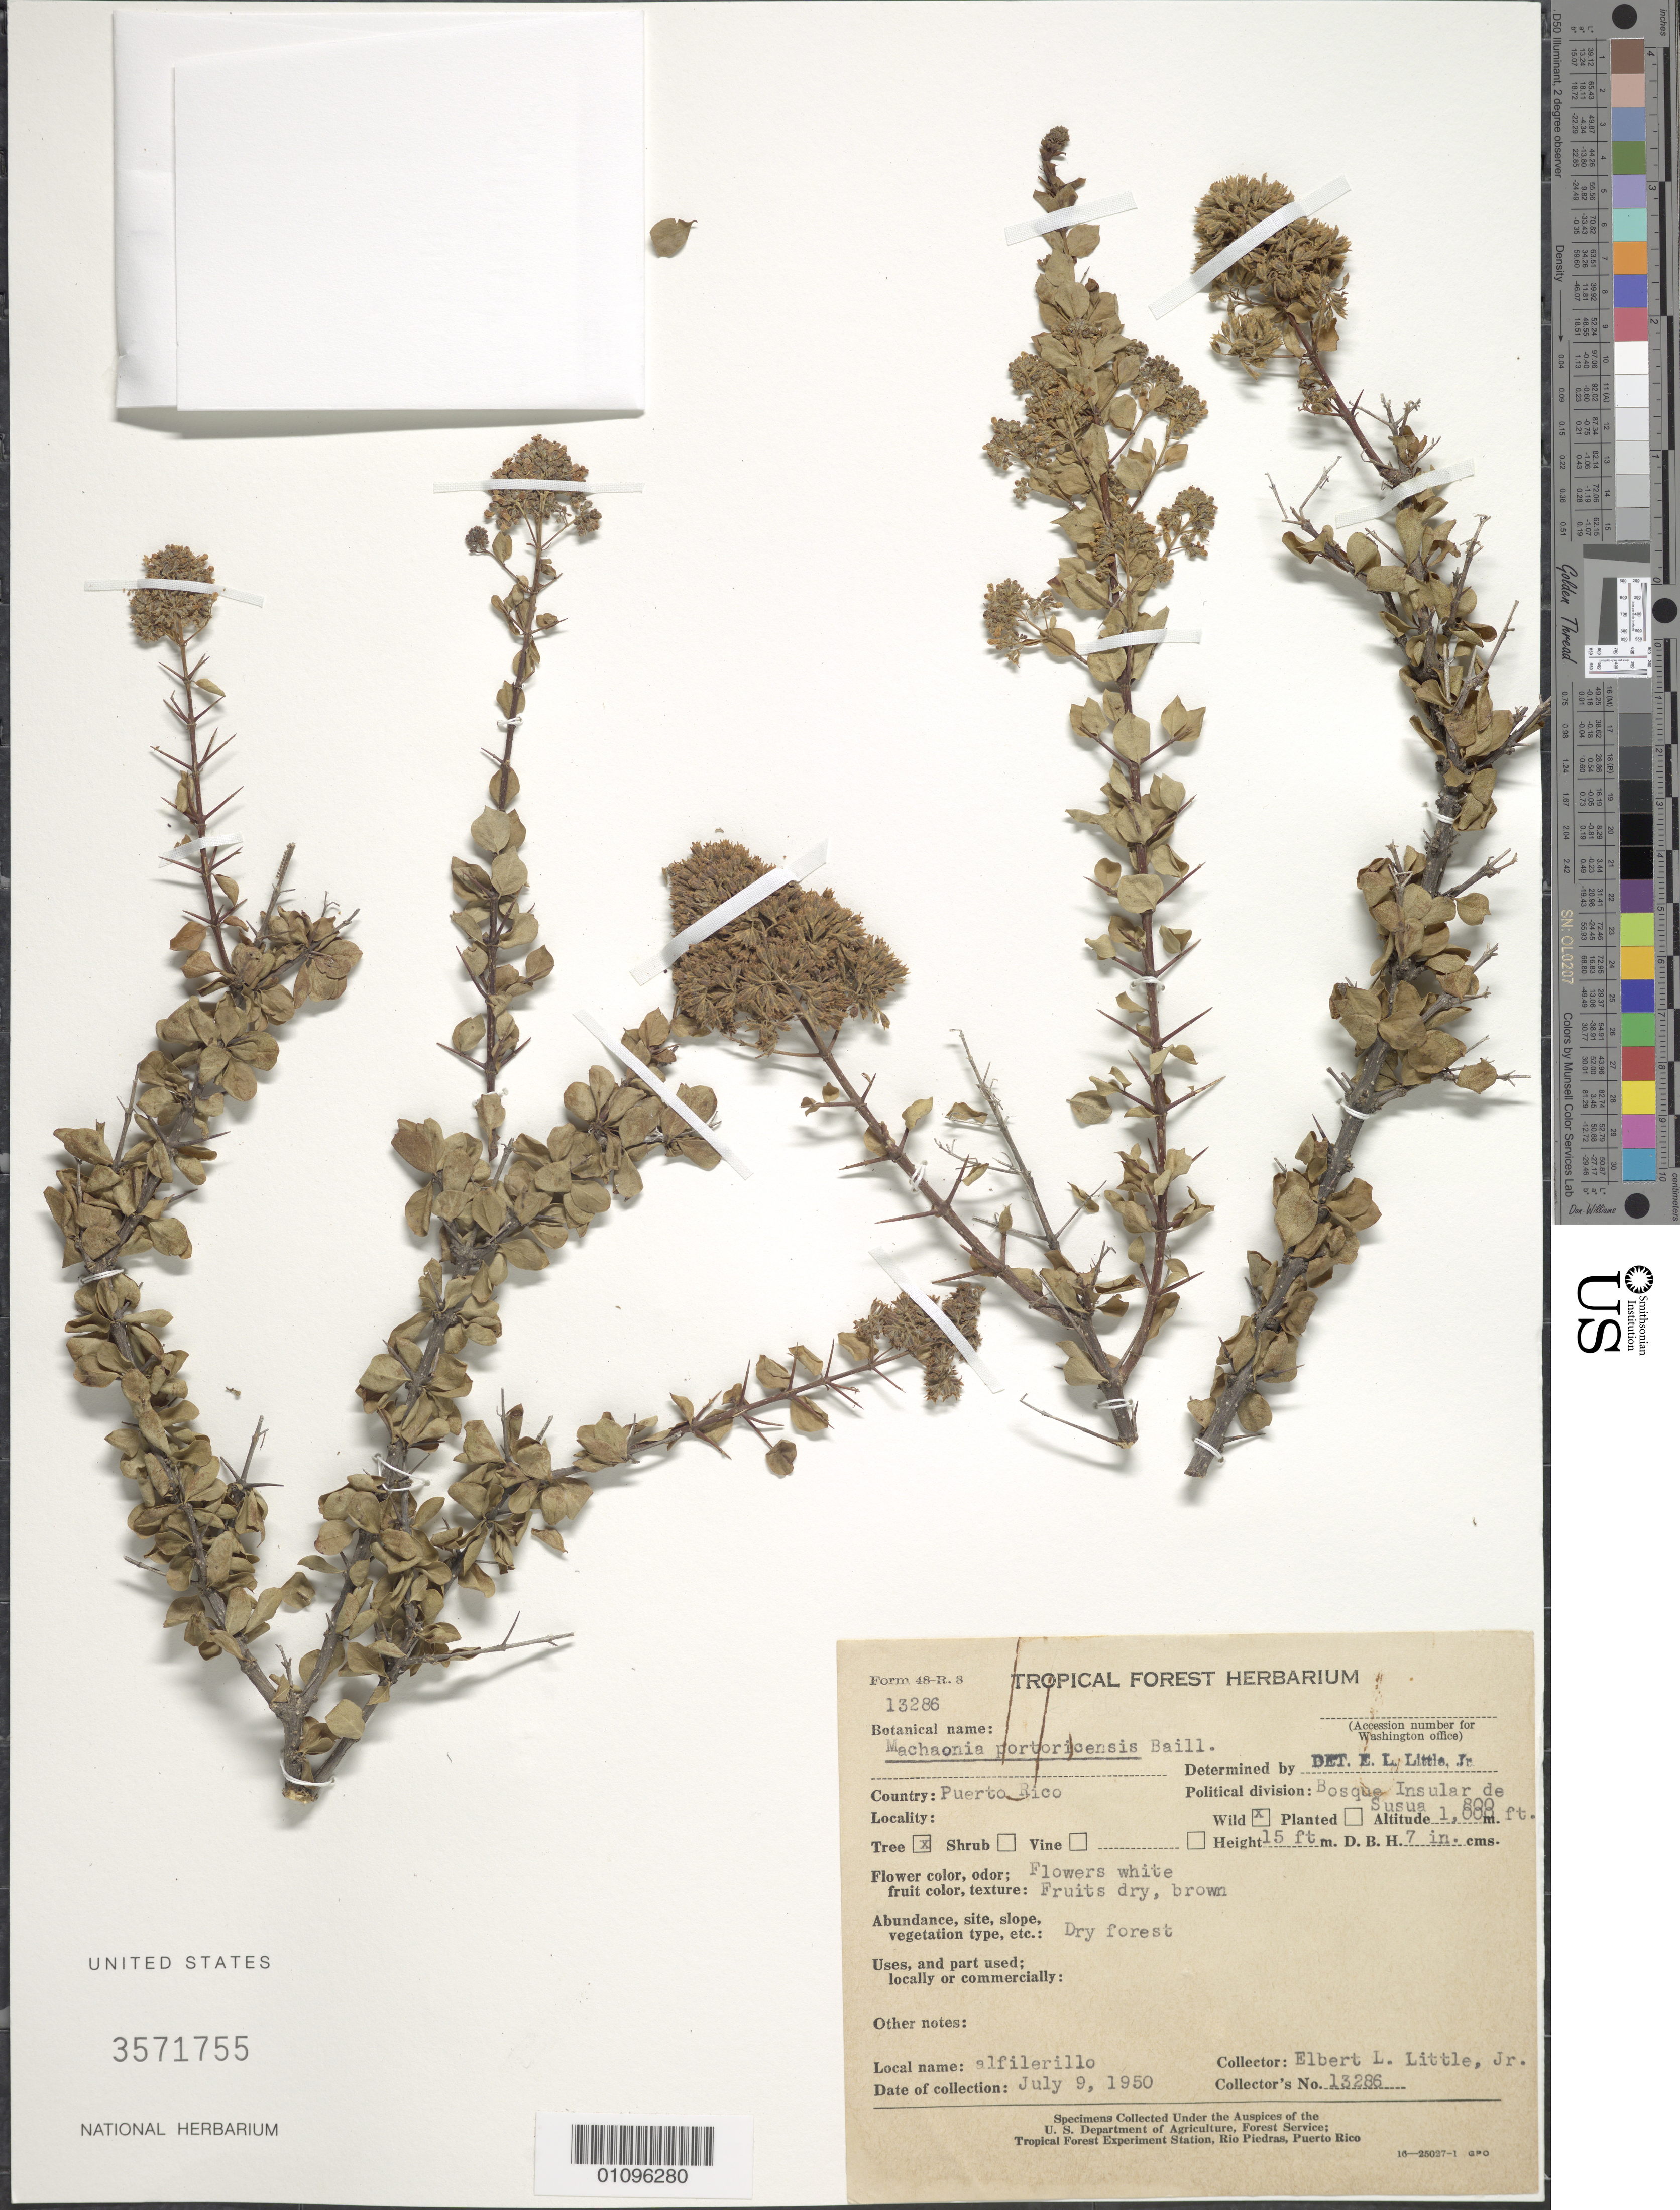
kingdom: Plantae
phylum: Tracheophyta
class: Magnoliopsida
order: Gentianales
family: Rubiaceae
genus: Machaonia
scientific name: Machaonia portoricensis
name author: Baill.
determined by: Little, Elbert L., Jr., (FSSR), United States Department of Agriculture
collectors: E. L. Little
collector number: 13286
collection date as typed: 09 Jul 1950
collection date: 1950-07-09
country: Puerto Rico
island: Puerto Rico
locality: Bosque Insular de Susúa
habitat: Dry forest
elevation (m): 244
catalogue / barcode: US 3571755